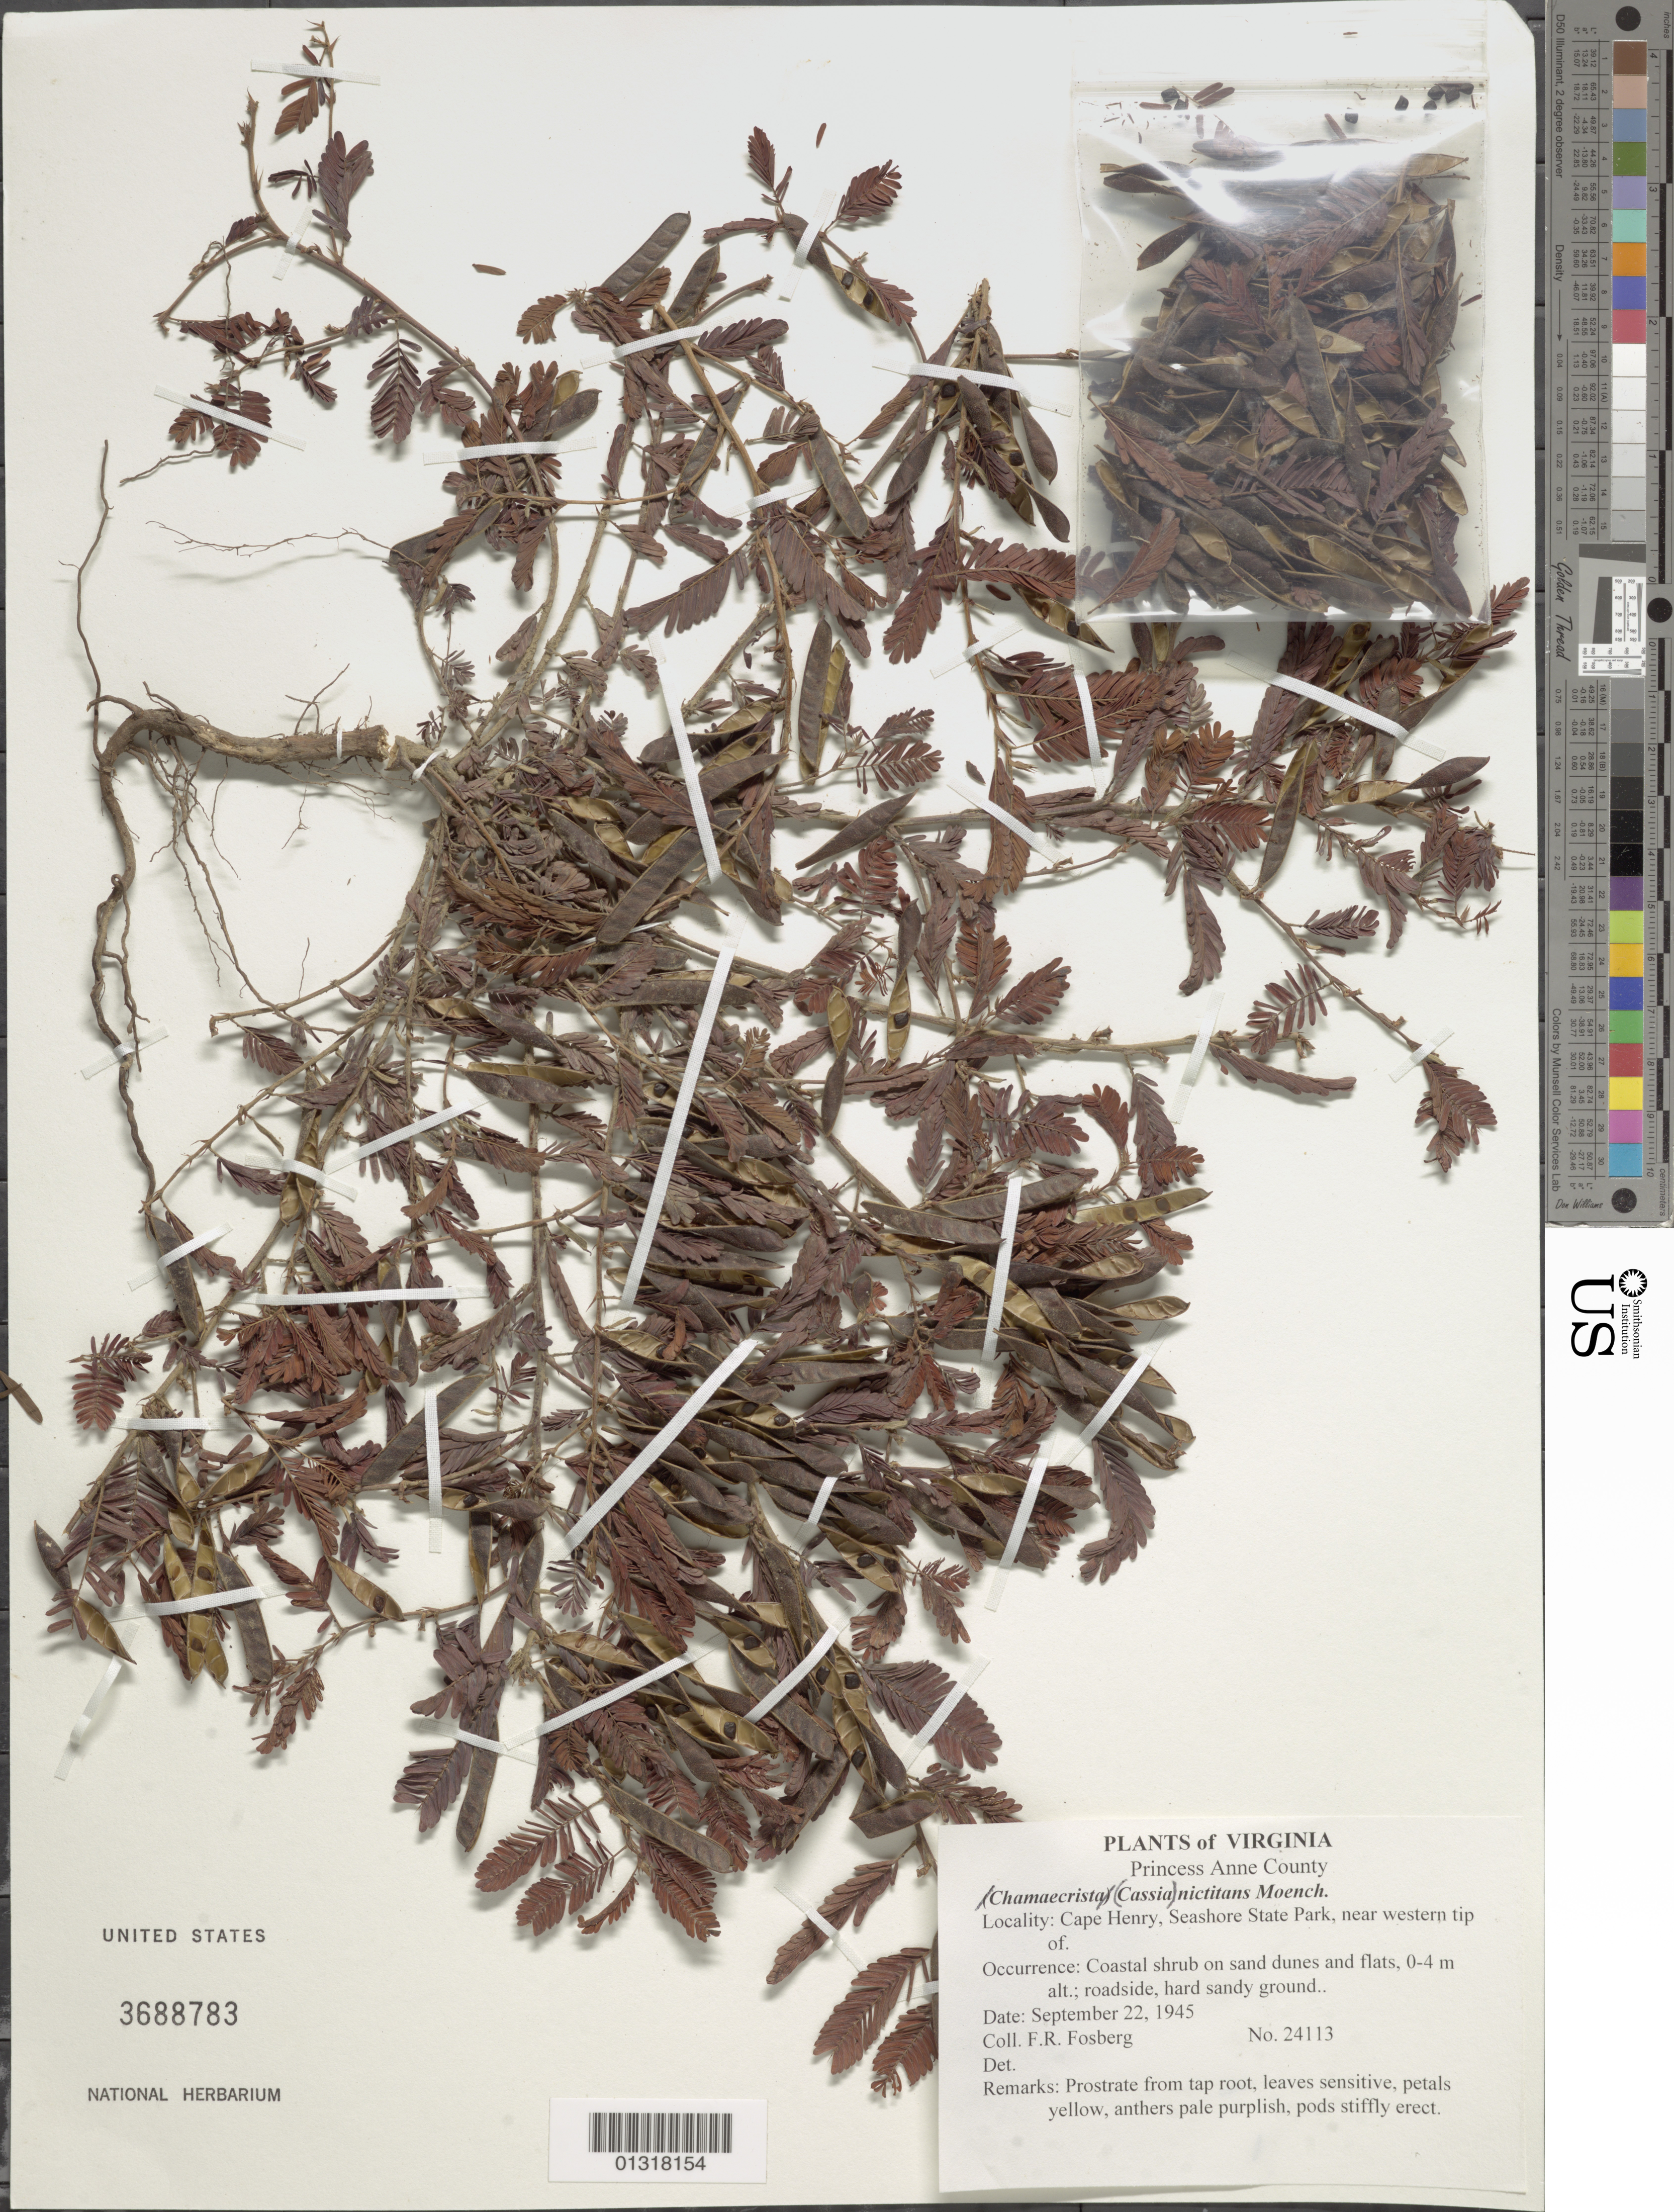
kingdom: Plantae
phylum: Tracheophyta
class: Magnoliopsida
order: Fabales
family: Fabaceae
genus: Chamaecrista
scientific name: Chamaecrista nictitans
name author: (L.) Moench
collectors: F. R. Fosberg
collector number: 24113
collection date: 1945-09-22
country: United States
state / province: Virginia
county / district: City of Virginia Beach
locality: Cape Henry, Seashore State park, near western tip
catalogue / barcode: US 3688783